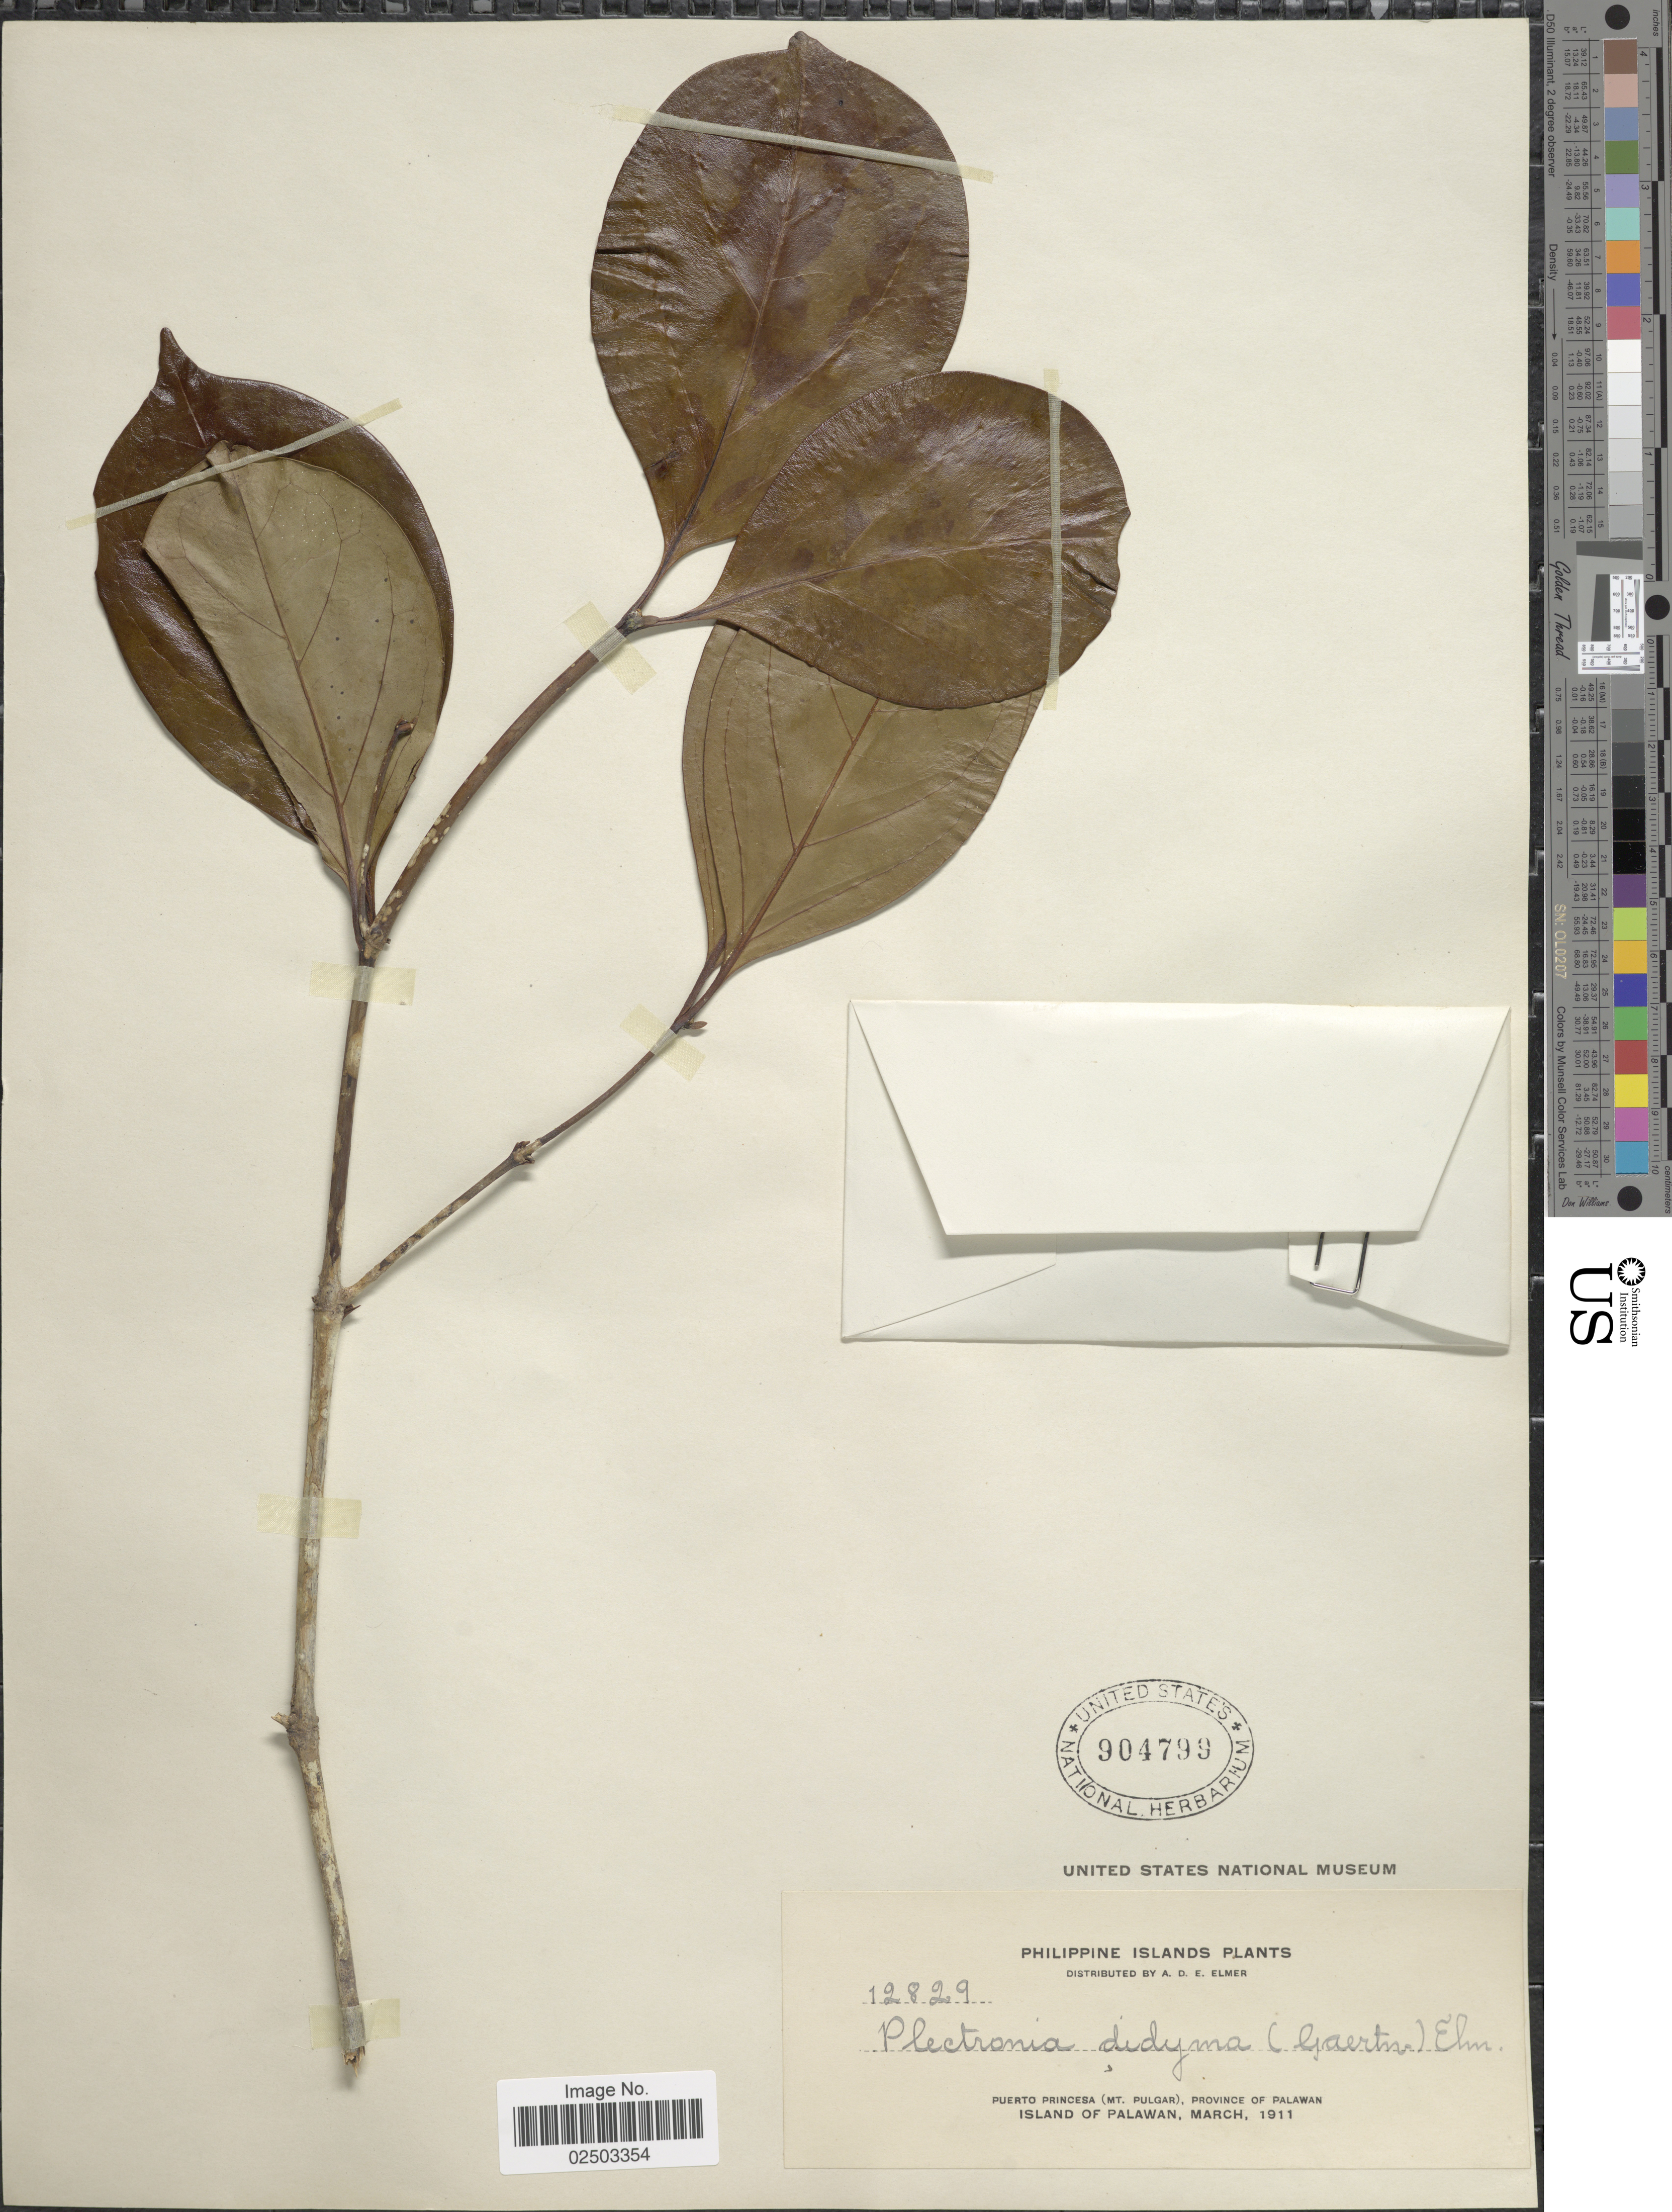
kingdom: Plantae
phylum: Tracheophyta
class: Magnoliopsida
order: Gentianales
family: Rubiaceae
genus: Canthium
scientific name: Canthium dicoccum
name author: (Gaertn.) Merr.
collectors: A. D. E. Elmer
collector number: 12829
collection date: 1911-03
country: Philippines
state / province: Mimaropa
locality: Philippine Islands, Puerto Princesa (Mt. Pulgar), Province of Palawan, Island of Palawan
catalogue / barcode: US 904799